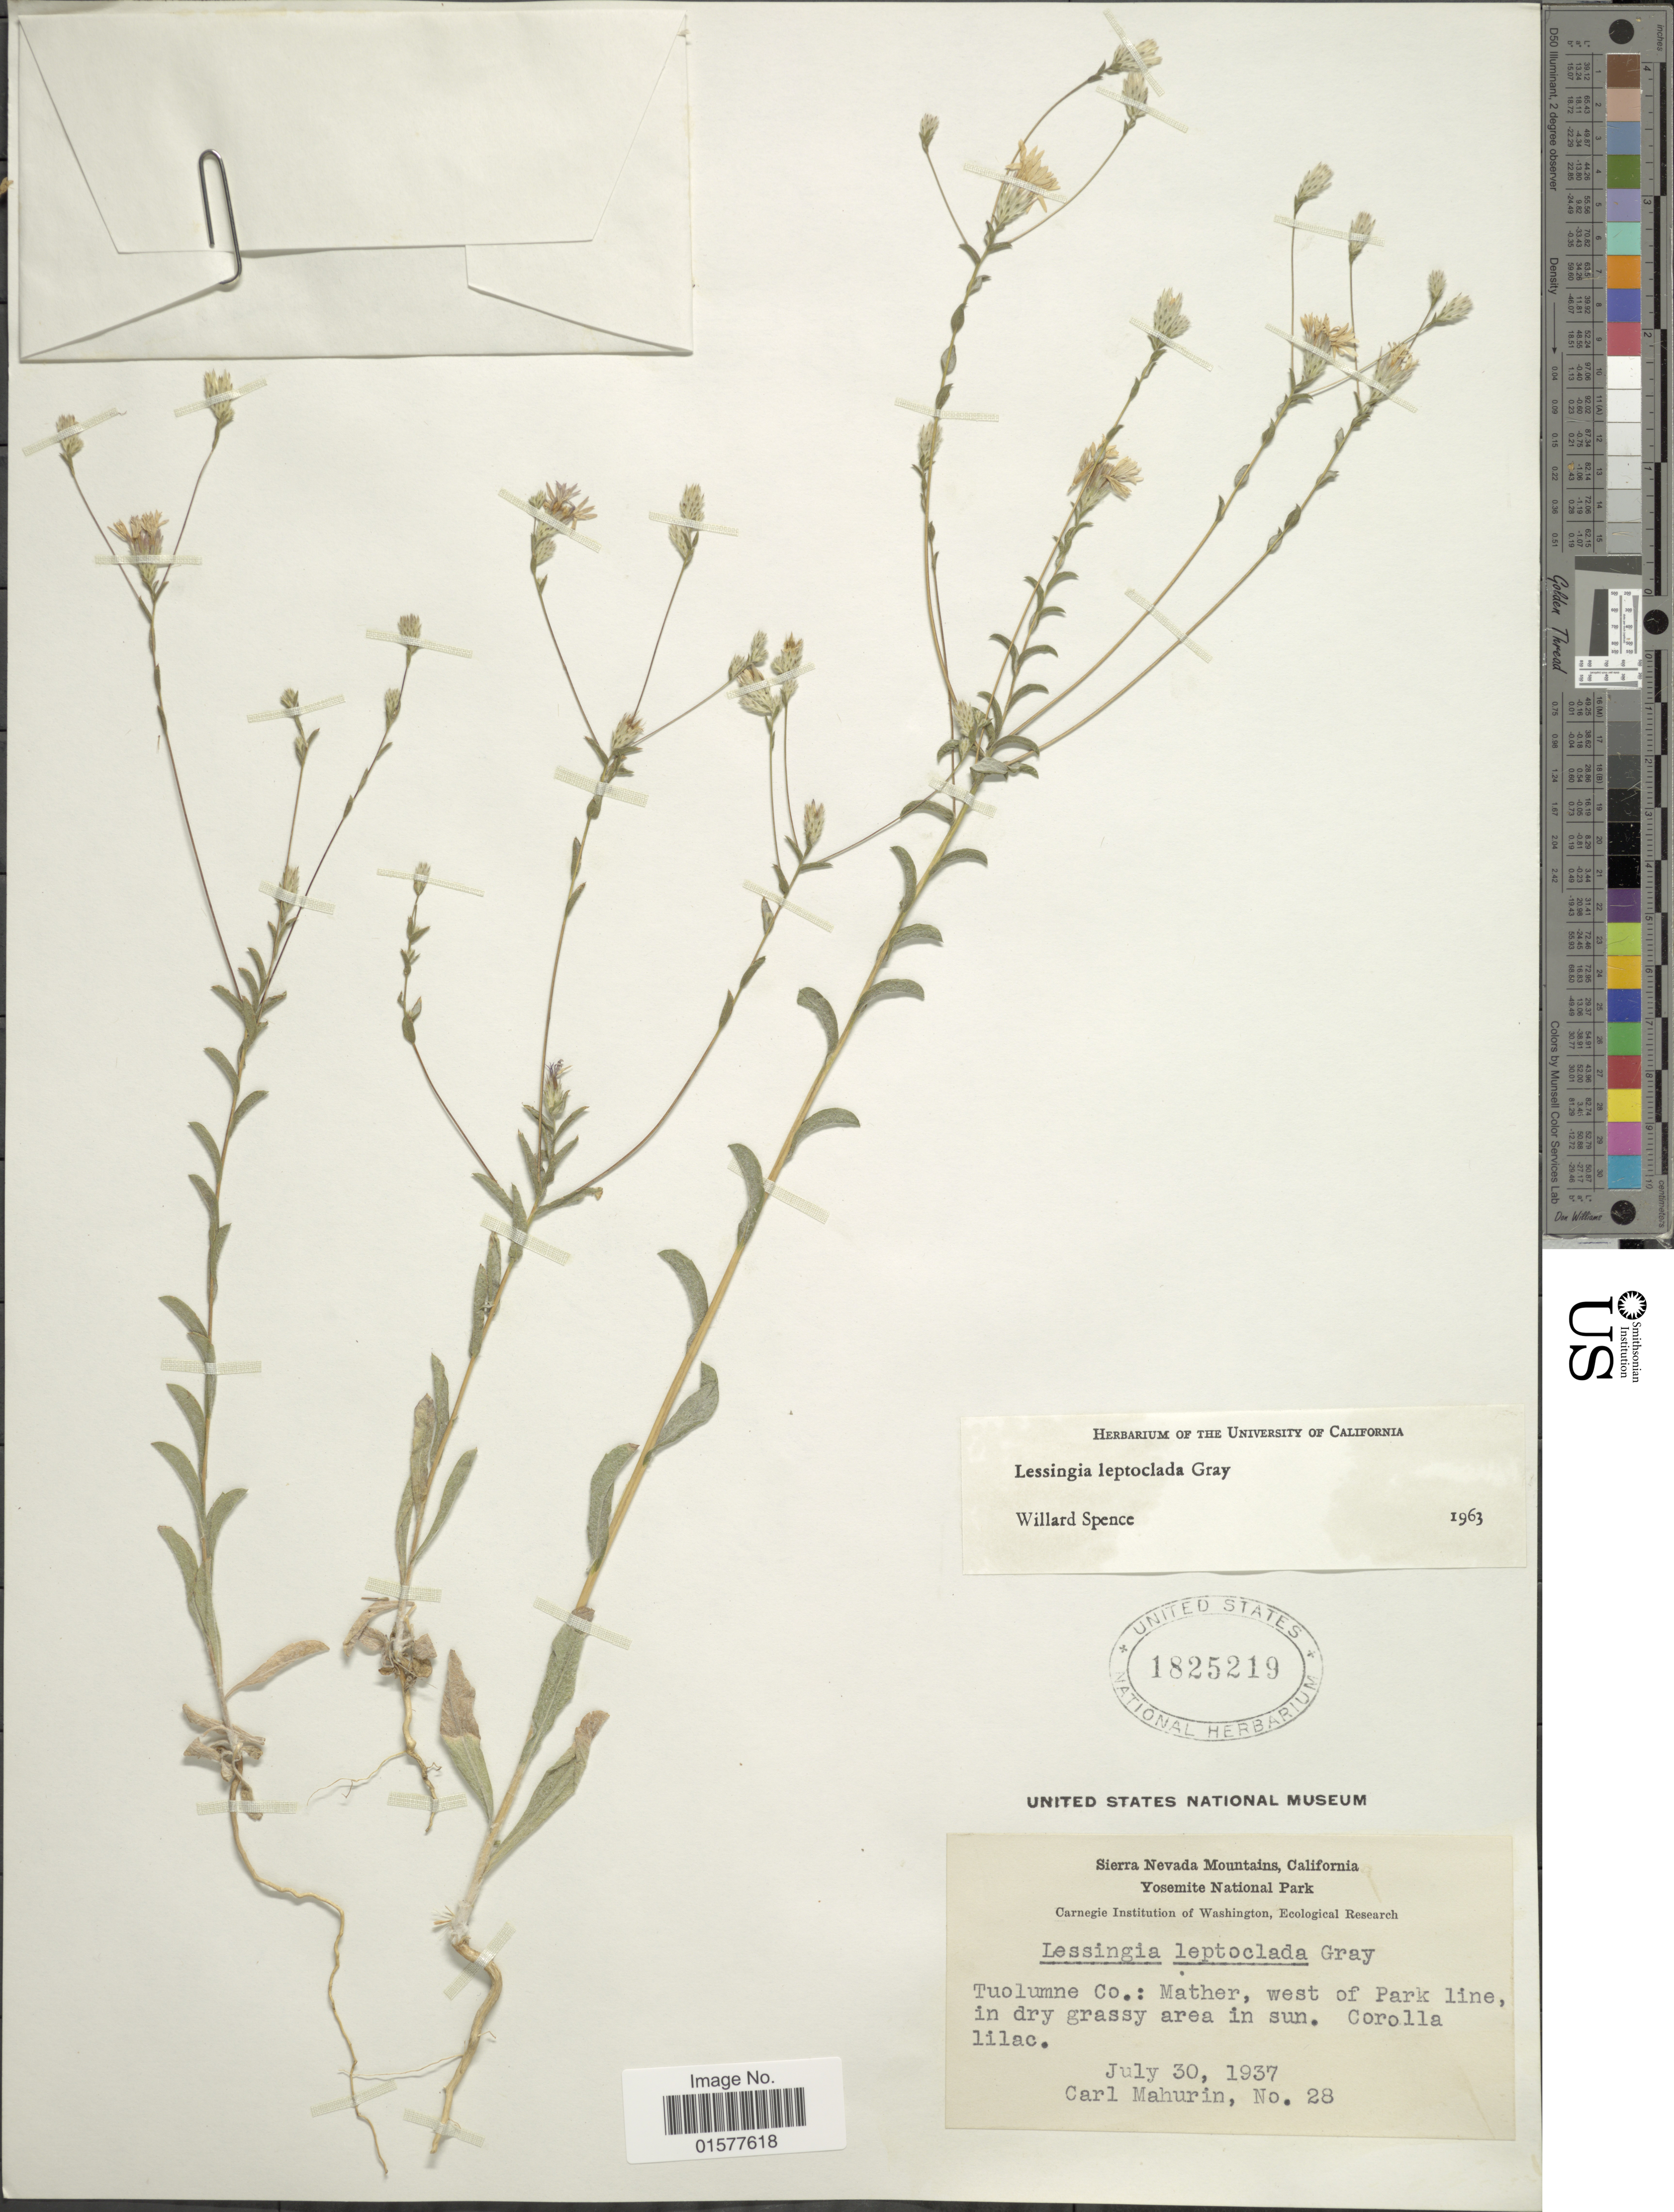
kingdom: Plantae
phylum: Tracheophyta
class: Magnoliopsida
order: Asterales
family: Asteraceae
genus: Lessingia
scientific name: Lessingia leptoclada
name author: A. Gray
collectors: C. Mahurin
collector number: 28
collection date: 1937-07-30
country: United States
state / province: California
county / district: Mariposa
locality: Sierra Nevada Mountains, Yosemite National Park, Tuolume Co.: Mather, west of Park line, in dry grassy area in sun, Corella lilac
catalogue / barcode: US 1825219